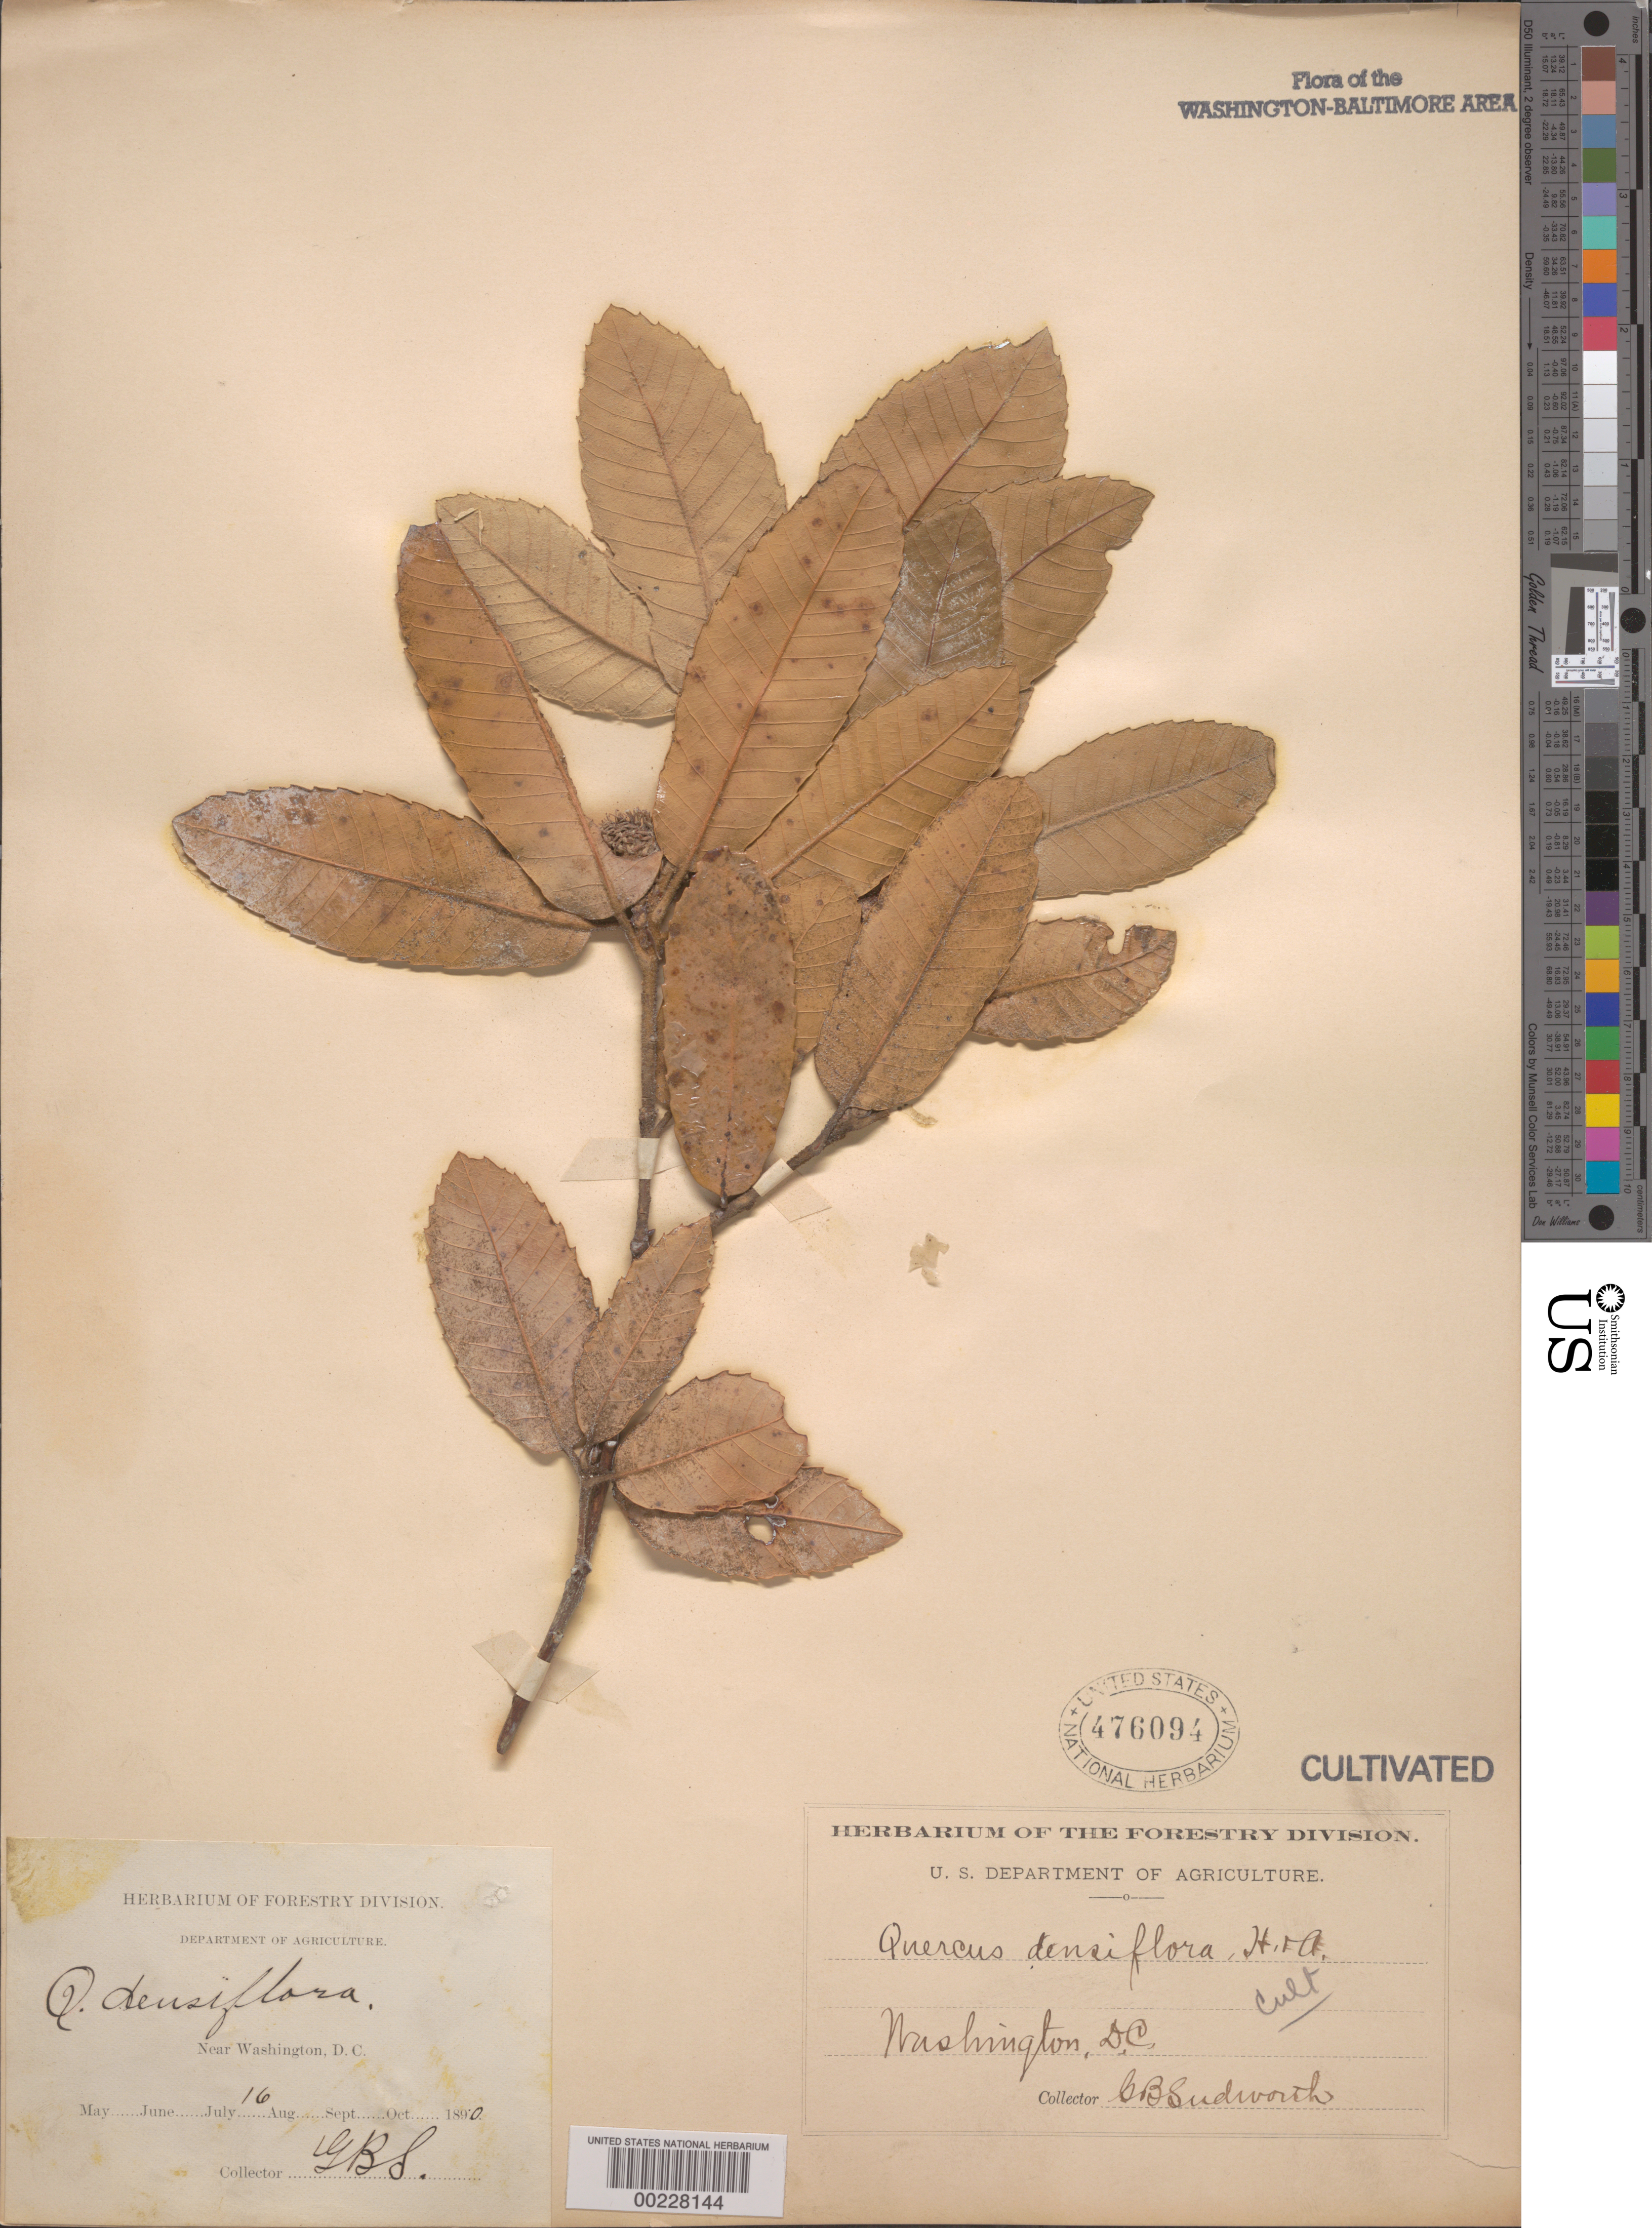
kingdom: Plantae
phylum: Tracheophyta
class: Magnoliopsida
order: Fagales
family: Fagaceae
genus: Quercus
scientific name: Quercus densiflora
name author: Hook. & Arn.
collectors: G. B. Sudworth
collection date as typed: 16 Jul 1890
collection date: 1890-07-16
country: United States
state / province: District of Columbia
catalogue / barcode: US 476094